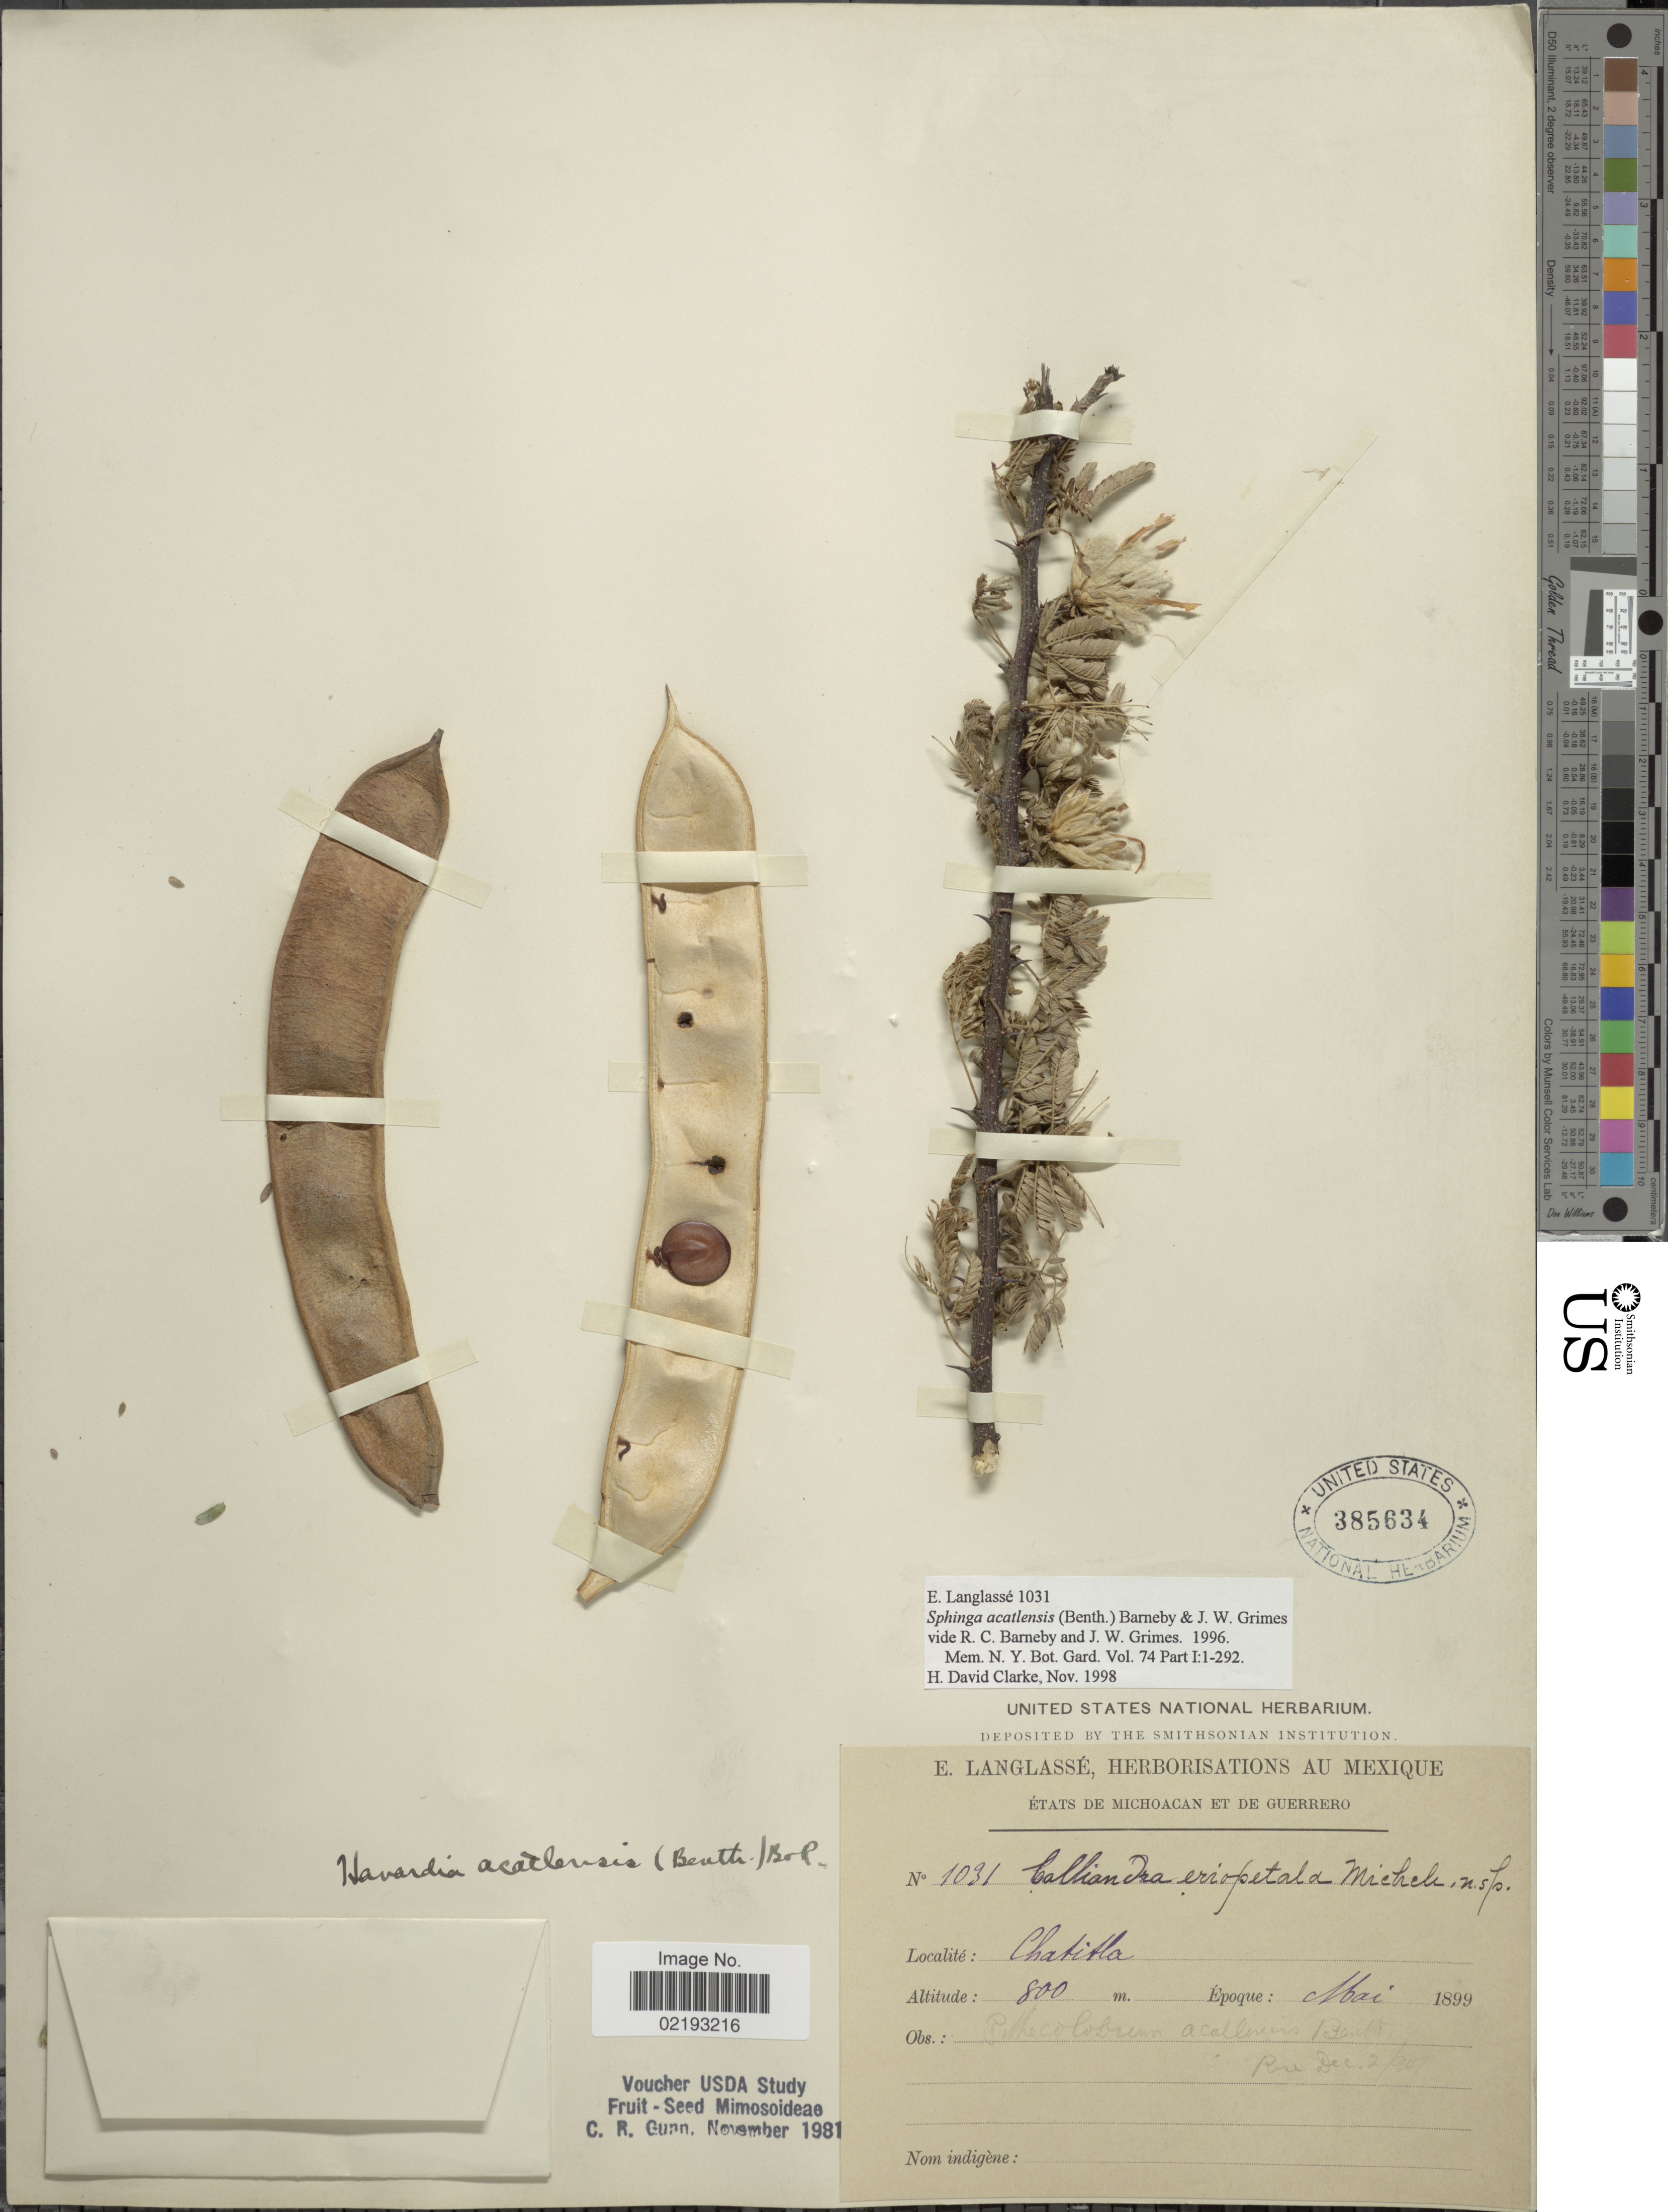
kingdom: Plantae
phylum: Tracheophyta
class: Magnoliopsida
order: Fabales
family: Fabaceae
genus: Sphinga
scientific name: Sphinga acatlensis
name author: (Benth.) Barneby & J.W. Grimes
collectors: E. Langlassé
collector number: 1031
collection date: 1899-05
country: Mexico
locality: États de Michoacan et de Guerrero, Chatitla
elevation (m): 800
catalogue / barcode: US 385634